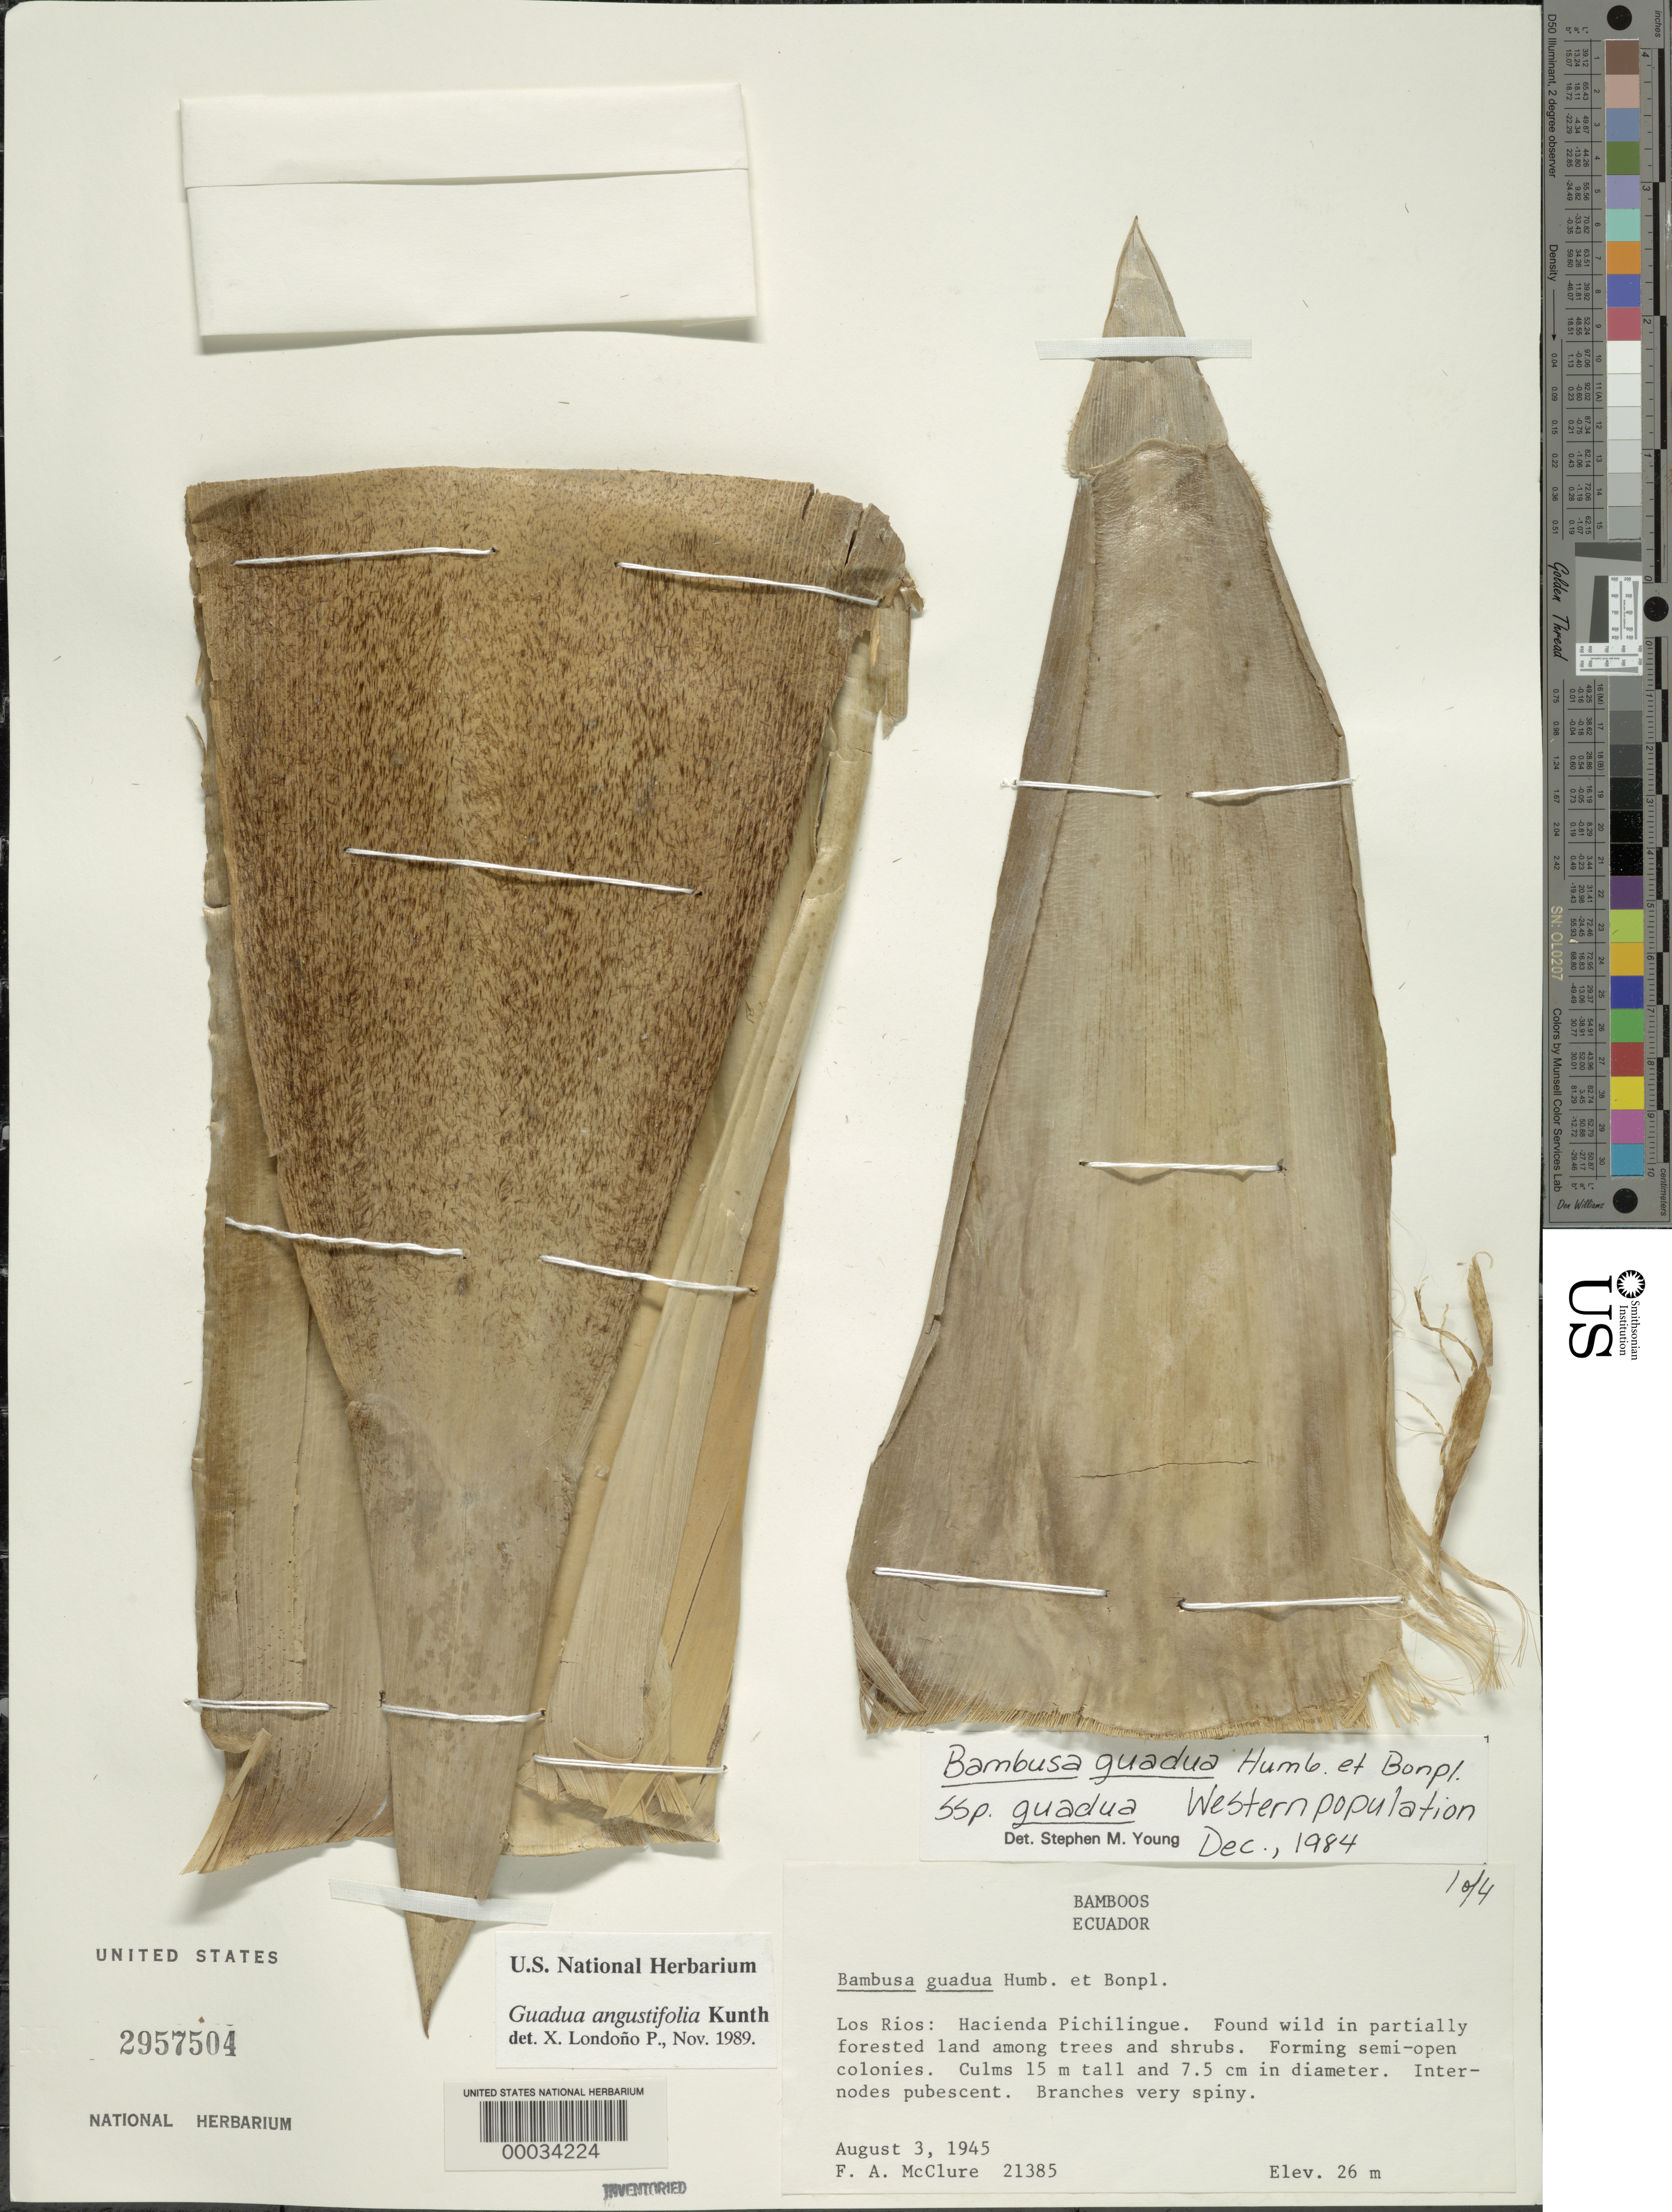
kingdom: Plantae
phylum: Tracheophyta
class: Liliopsida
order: Poales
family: Poaceae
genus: Guadua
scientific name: Guadua angustifolia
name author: Kunth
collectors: F. A. McClure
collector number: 21385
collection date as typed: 03 Aug 1945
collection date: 1945-08-03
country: Ecuador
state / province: Los Ríos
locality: Hacienda pichilingue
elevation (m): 26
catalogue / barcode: US 2957504